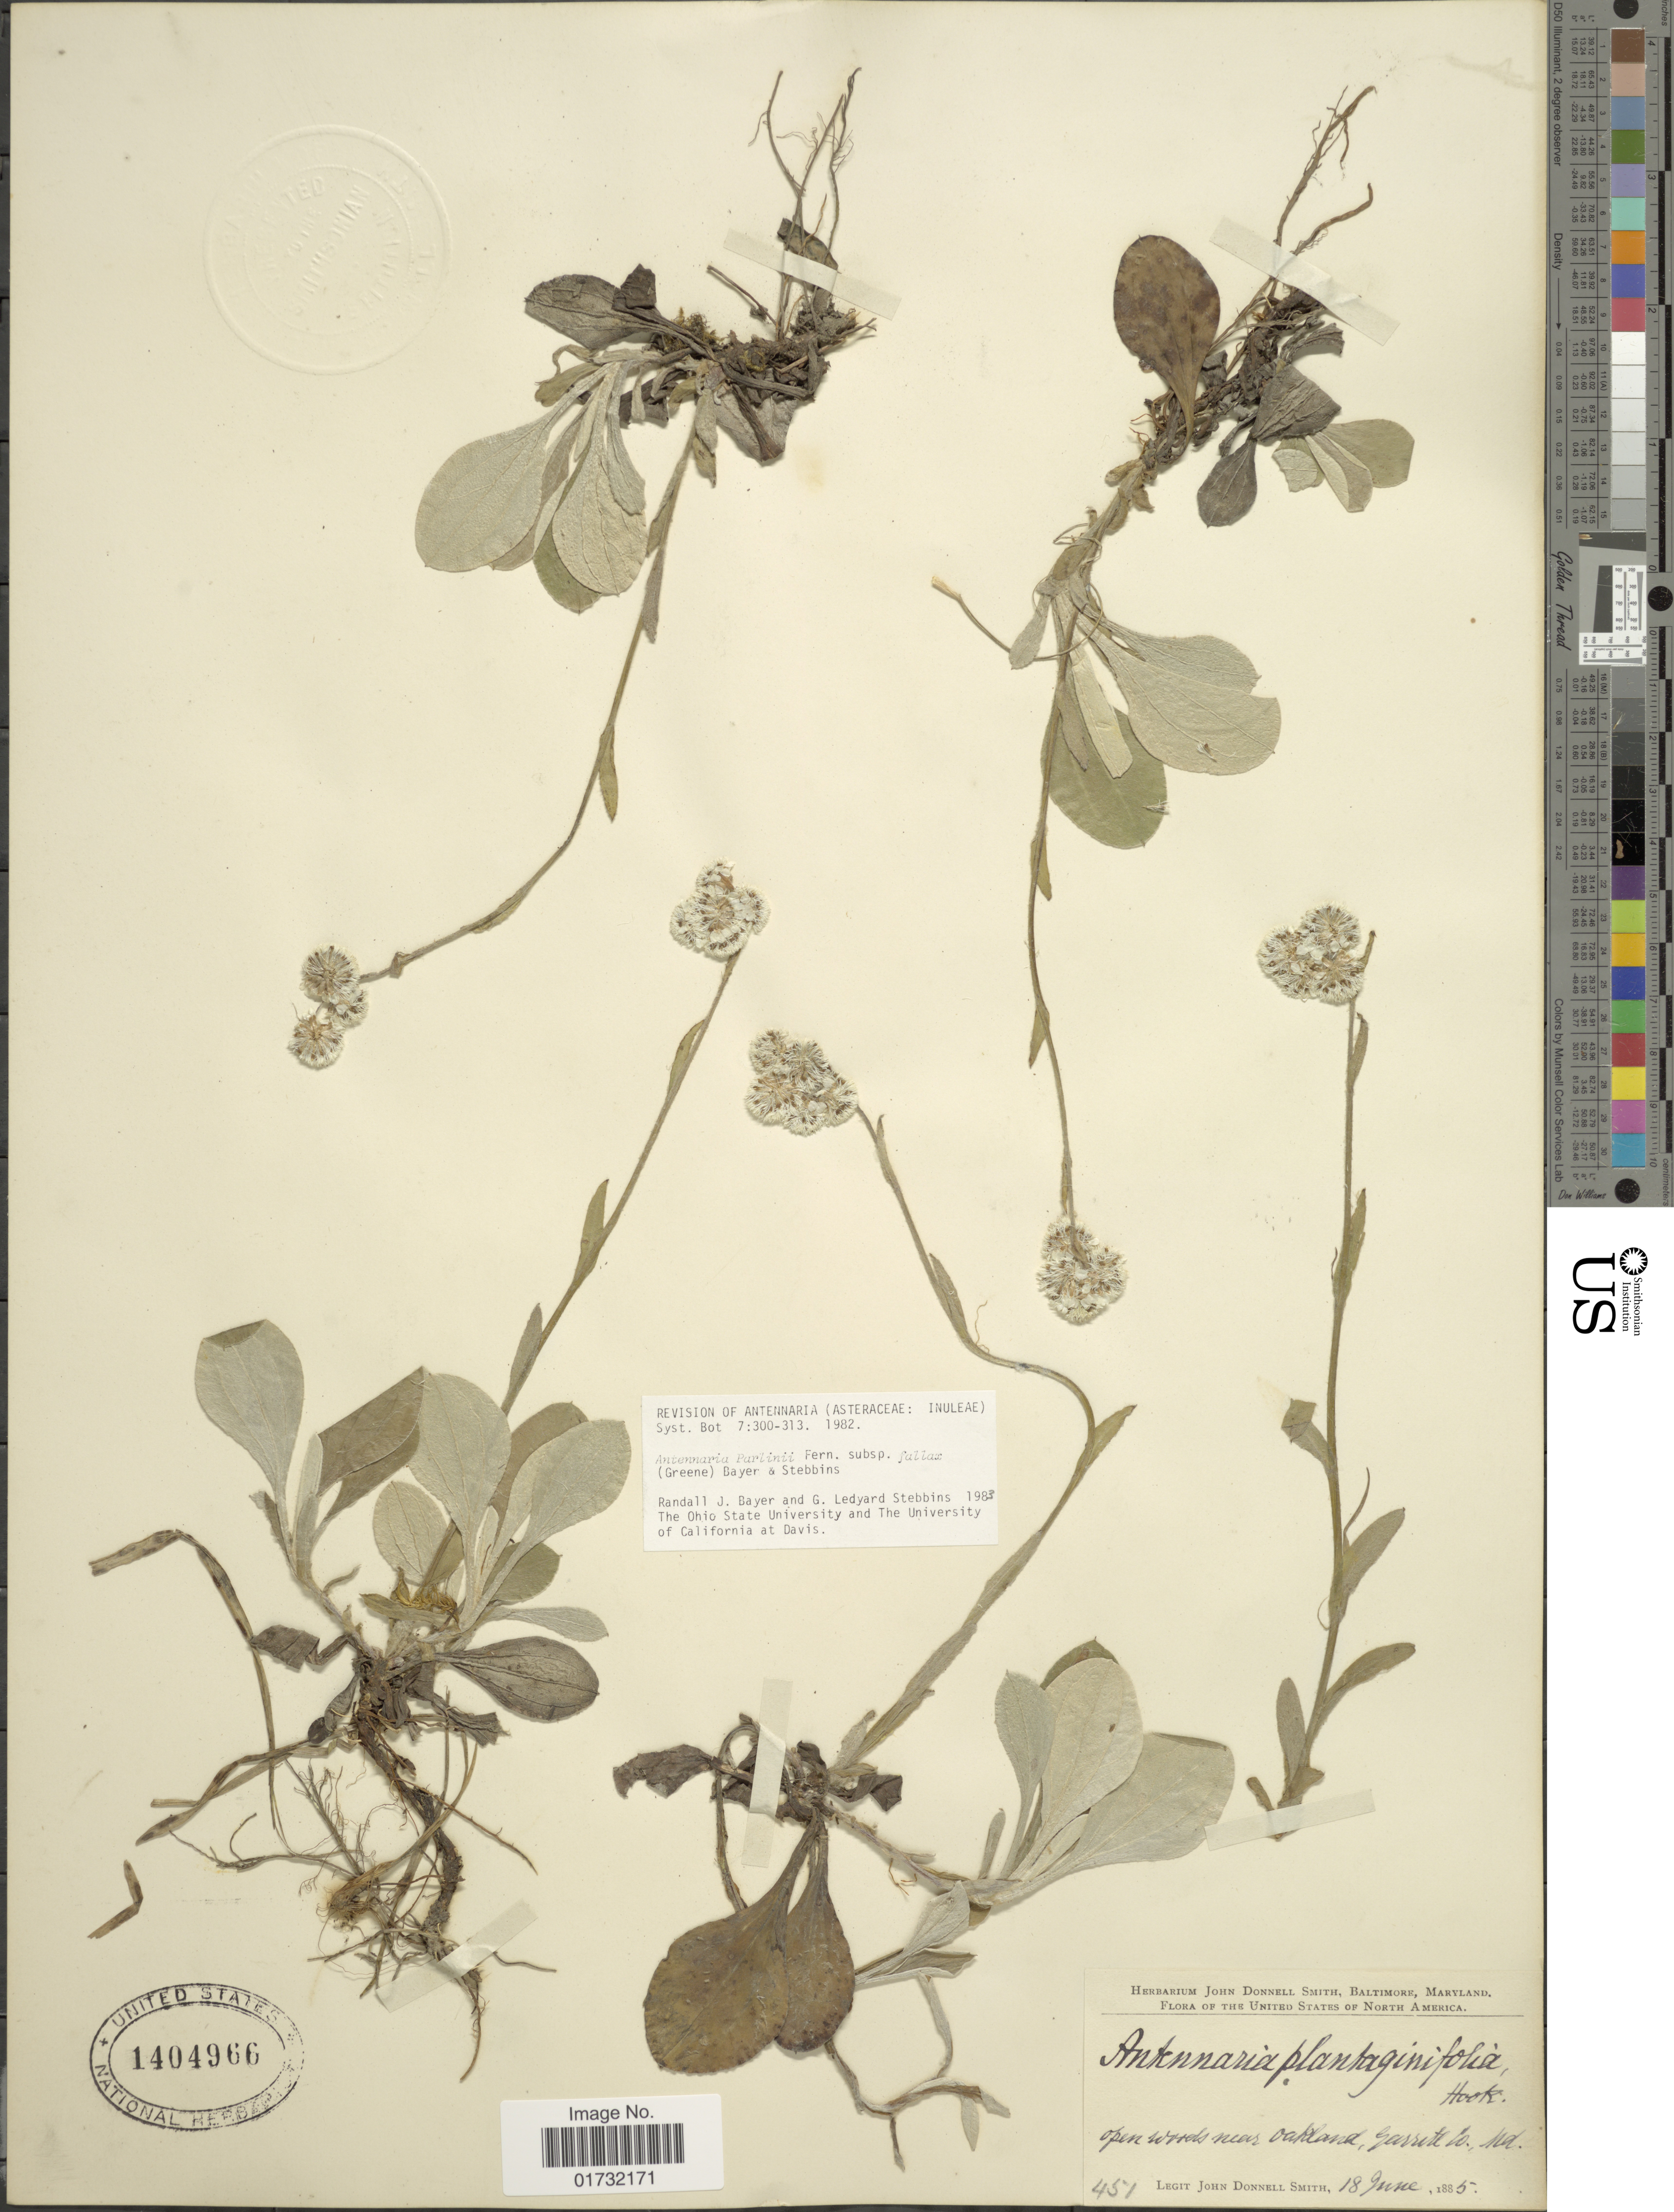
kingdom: Plantae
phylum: Tracheophyta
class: Magnoliopsida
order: Asterales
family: Asteraceae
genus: Antennaria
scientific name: Antennaria parlinii subsp. fallax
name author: (Greene) R.J. Bayer & Stebbins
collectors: J. Donnell Smith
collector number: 451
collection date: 1885-06-18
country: United States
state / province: Maryland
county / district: Garrett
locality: Near Oakland, Garrett Co.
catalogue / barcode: US 1404966